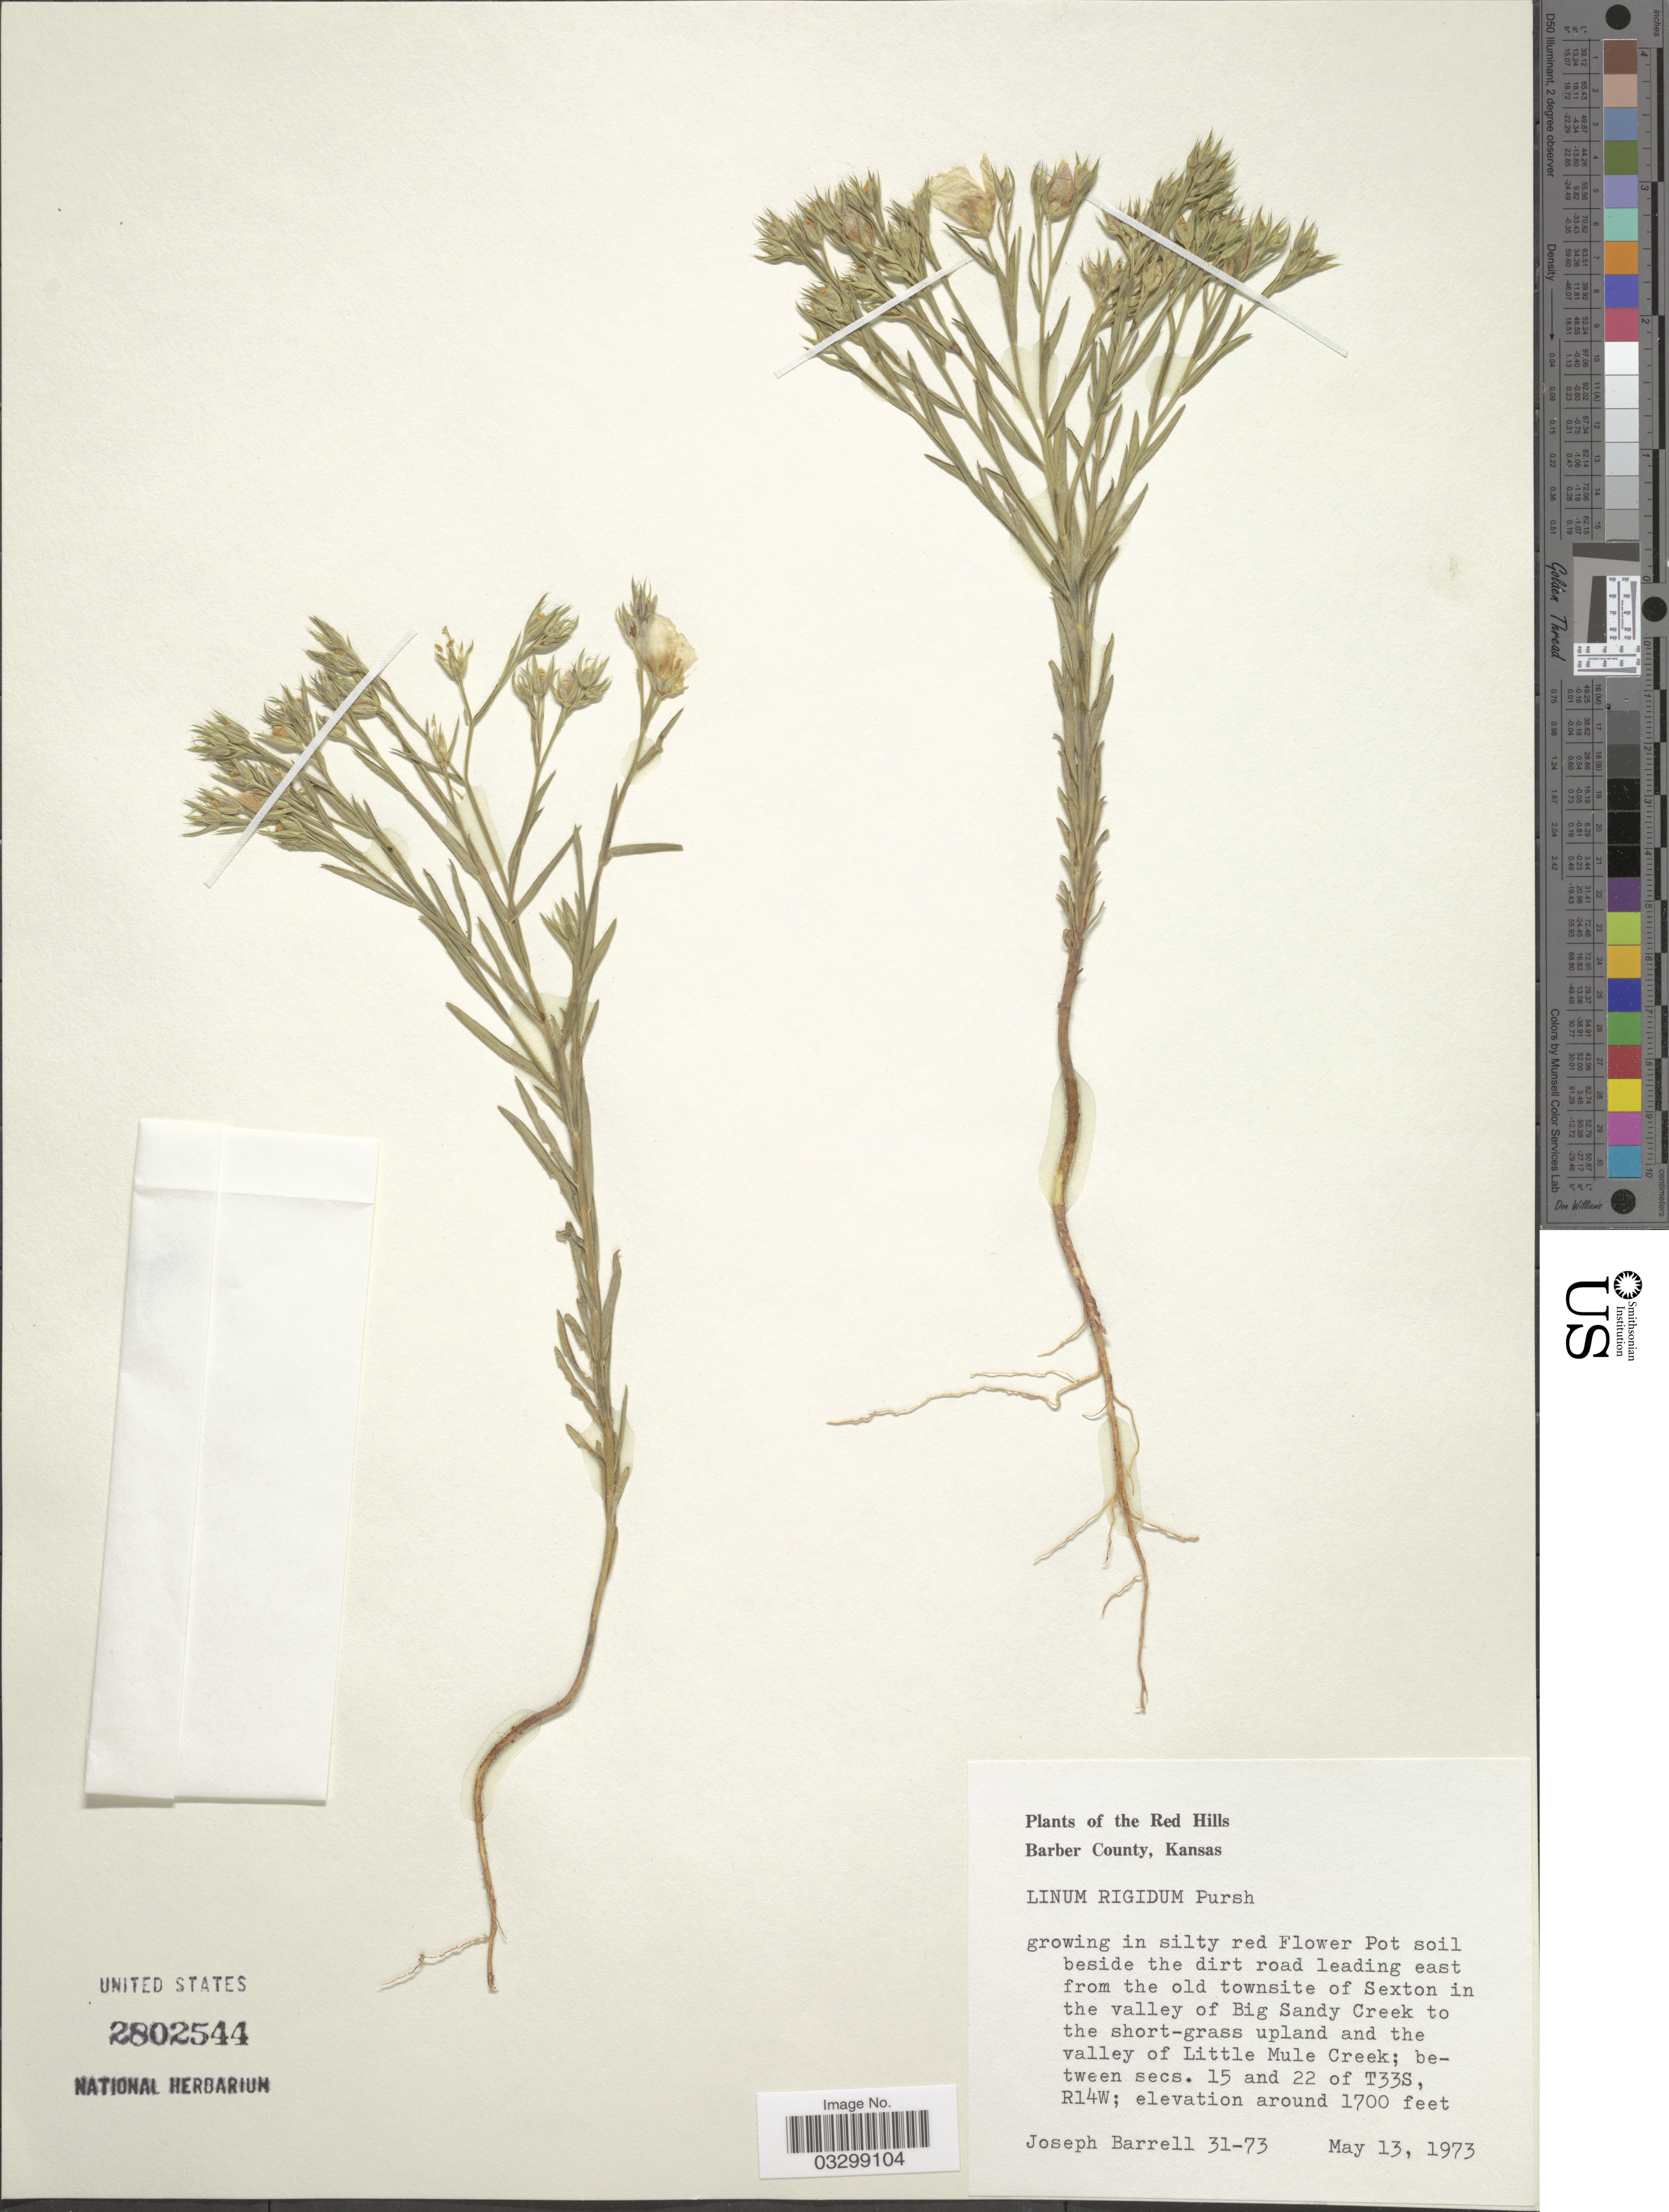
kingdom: Plantae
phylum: Tracheophyta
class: Magnoliopsida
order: Malpighiales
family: Linaceae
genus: Linum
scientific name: Linum rigidum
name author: Pursh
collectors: J. Barrell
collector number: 31-73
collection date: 1973-05-13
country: United States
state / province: Kansas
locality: Red Hills. Barber County. Red Flower Pot soil beside the dirt road leading east from the old townsite of Sexton in the valley of Big Sandy Creek to the short-grass upland and the valley of Little Mule Creek; between secs. 15 and 22 of T33S, R14W.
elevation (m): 518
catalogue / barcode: US 2802544